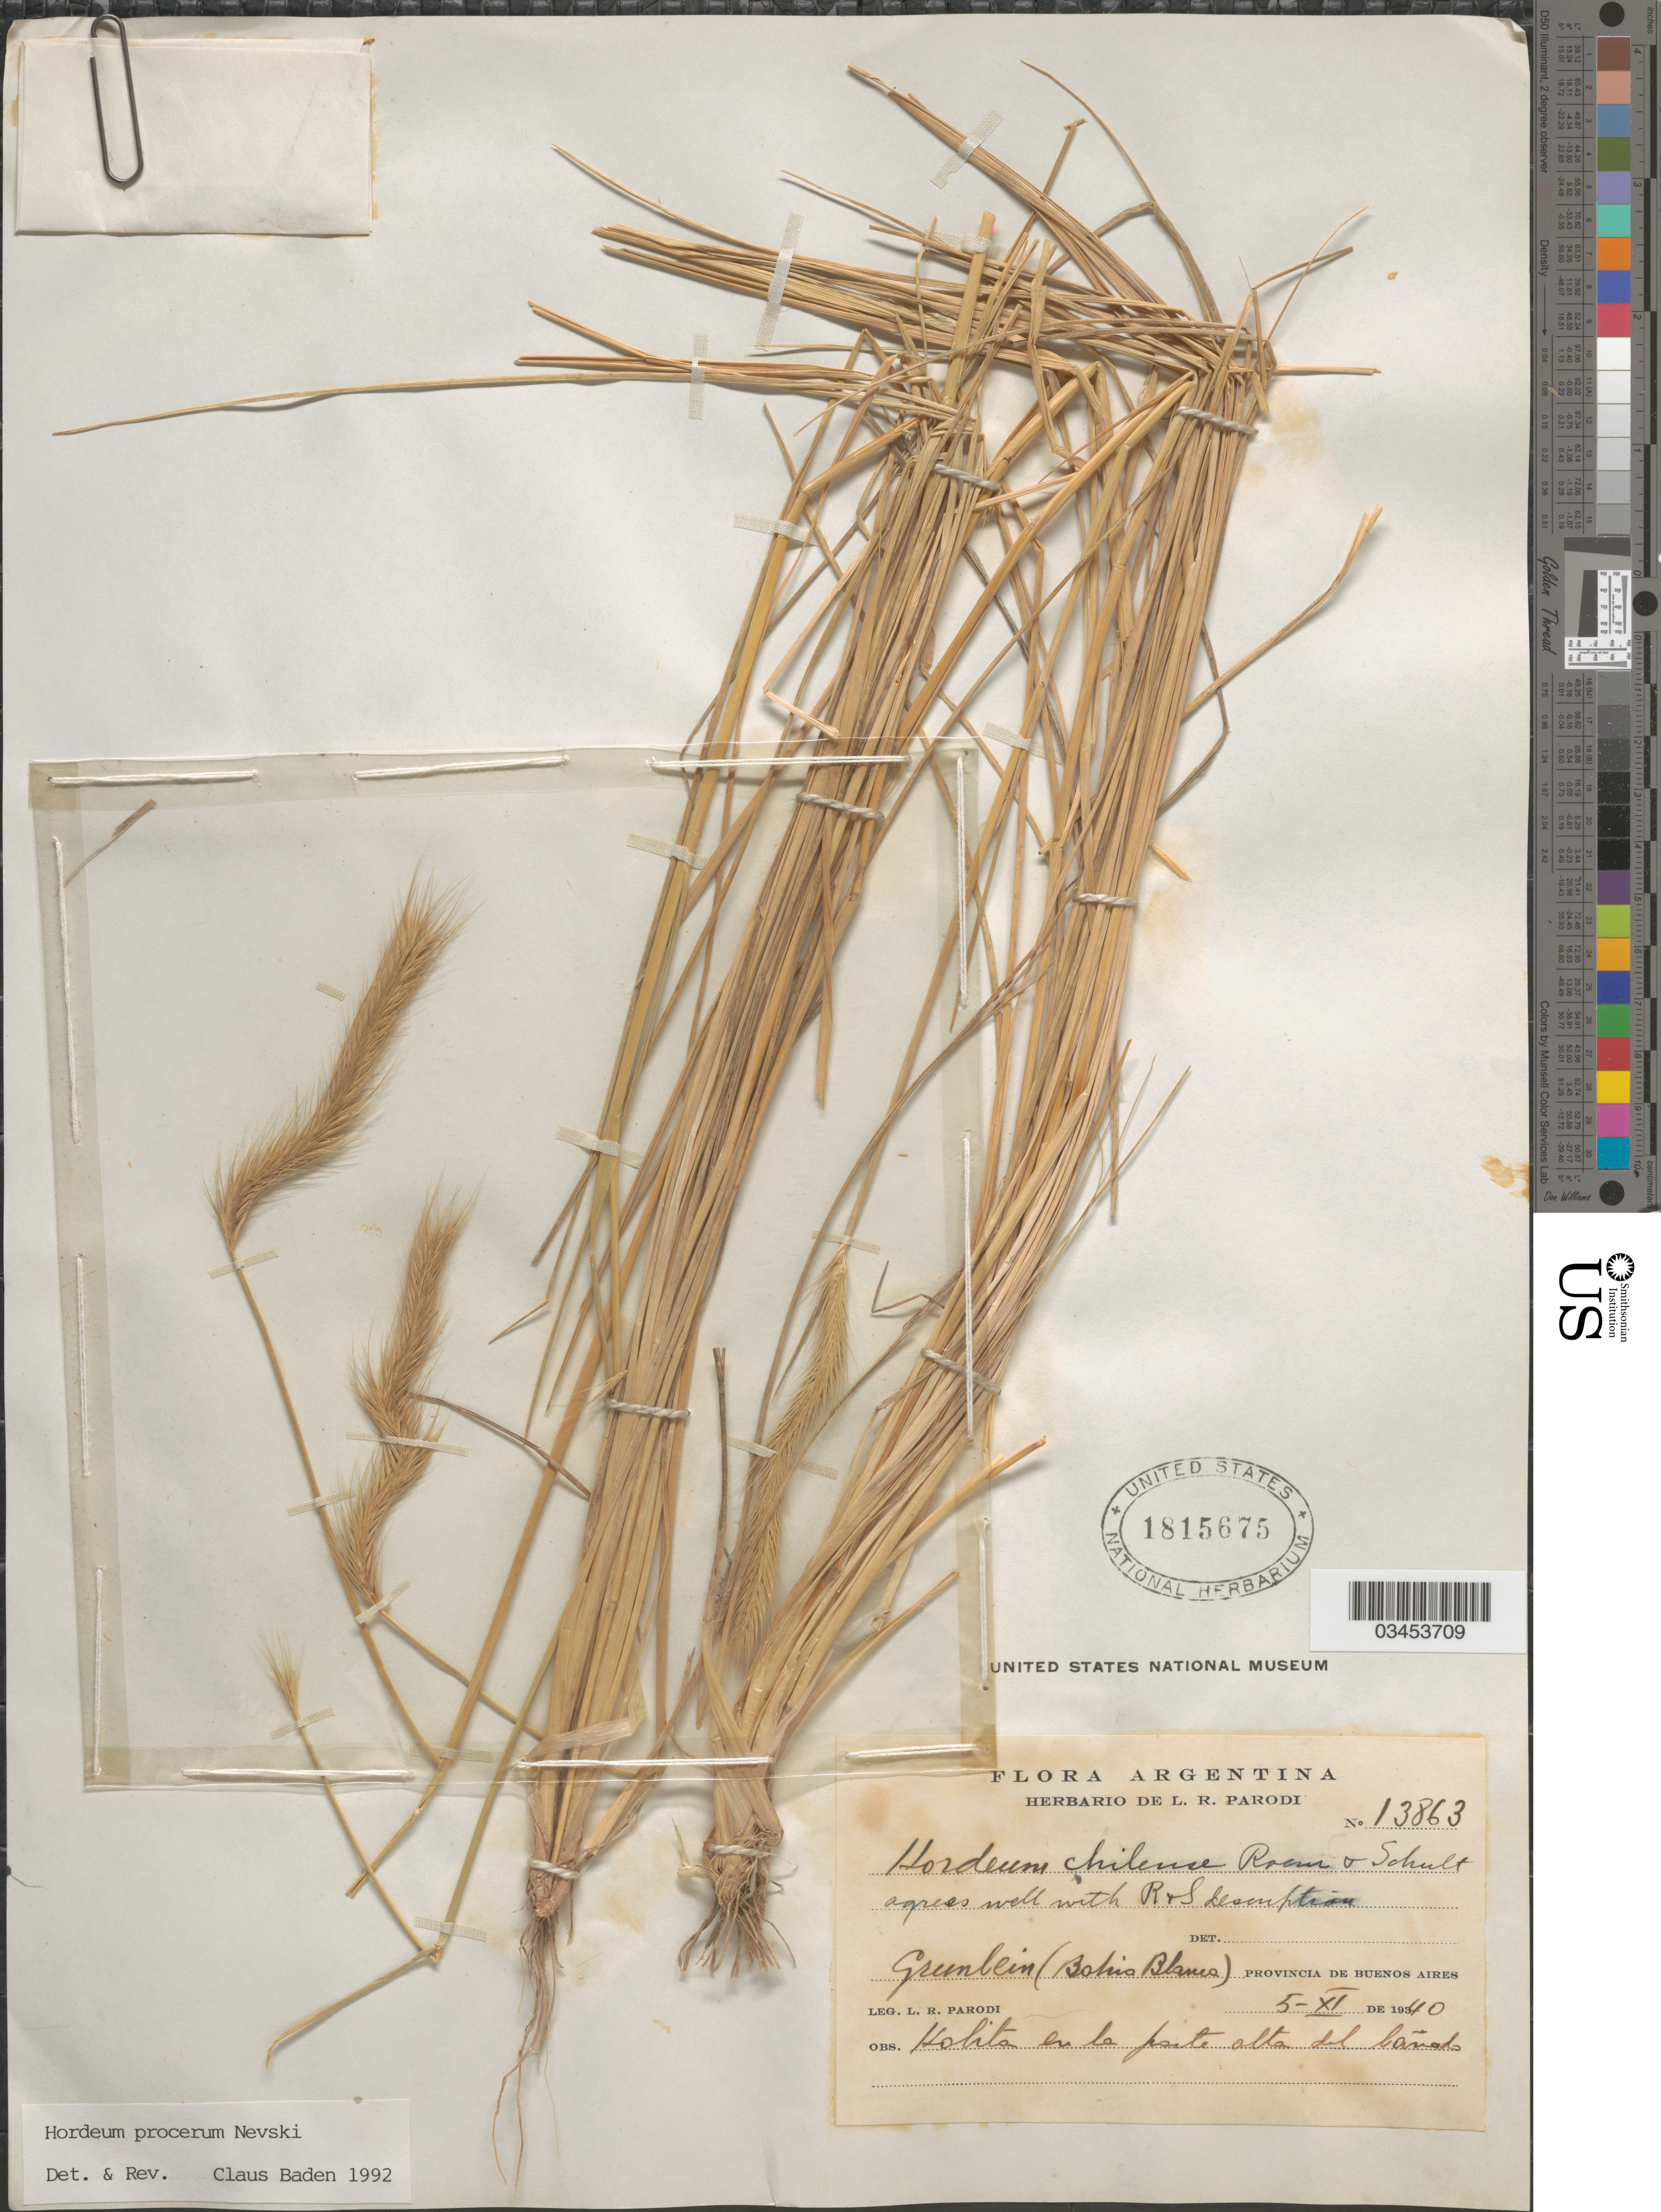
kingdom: Plantae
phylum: Tracheophyta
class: Liliopsida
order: Poales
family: Poaceae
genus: Hordeum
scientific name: Hordeum procerum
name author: Nevski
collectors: L. R. Parodi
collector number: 13863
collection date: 1940-11-05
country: Argentina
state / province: Buenos Aires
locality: Grunbein (Bahia Blanca).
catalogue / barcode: US 1815675